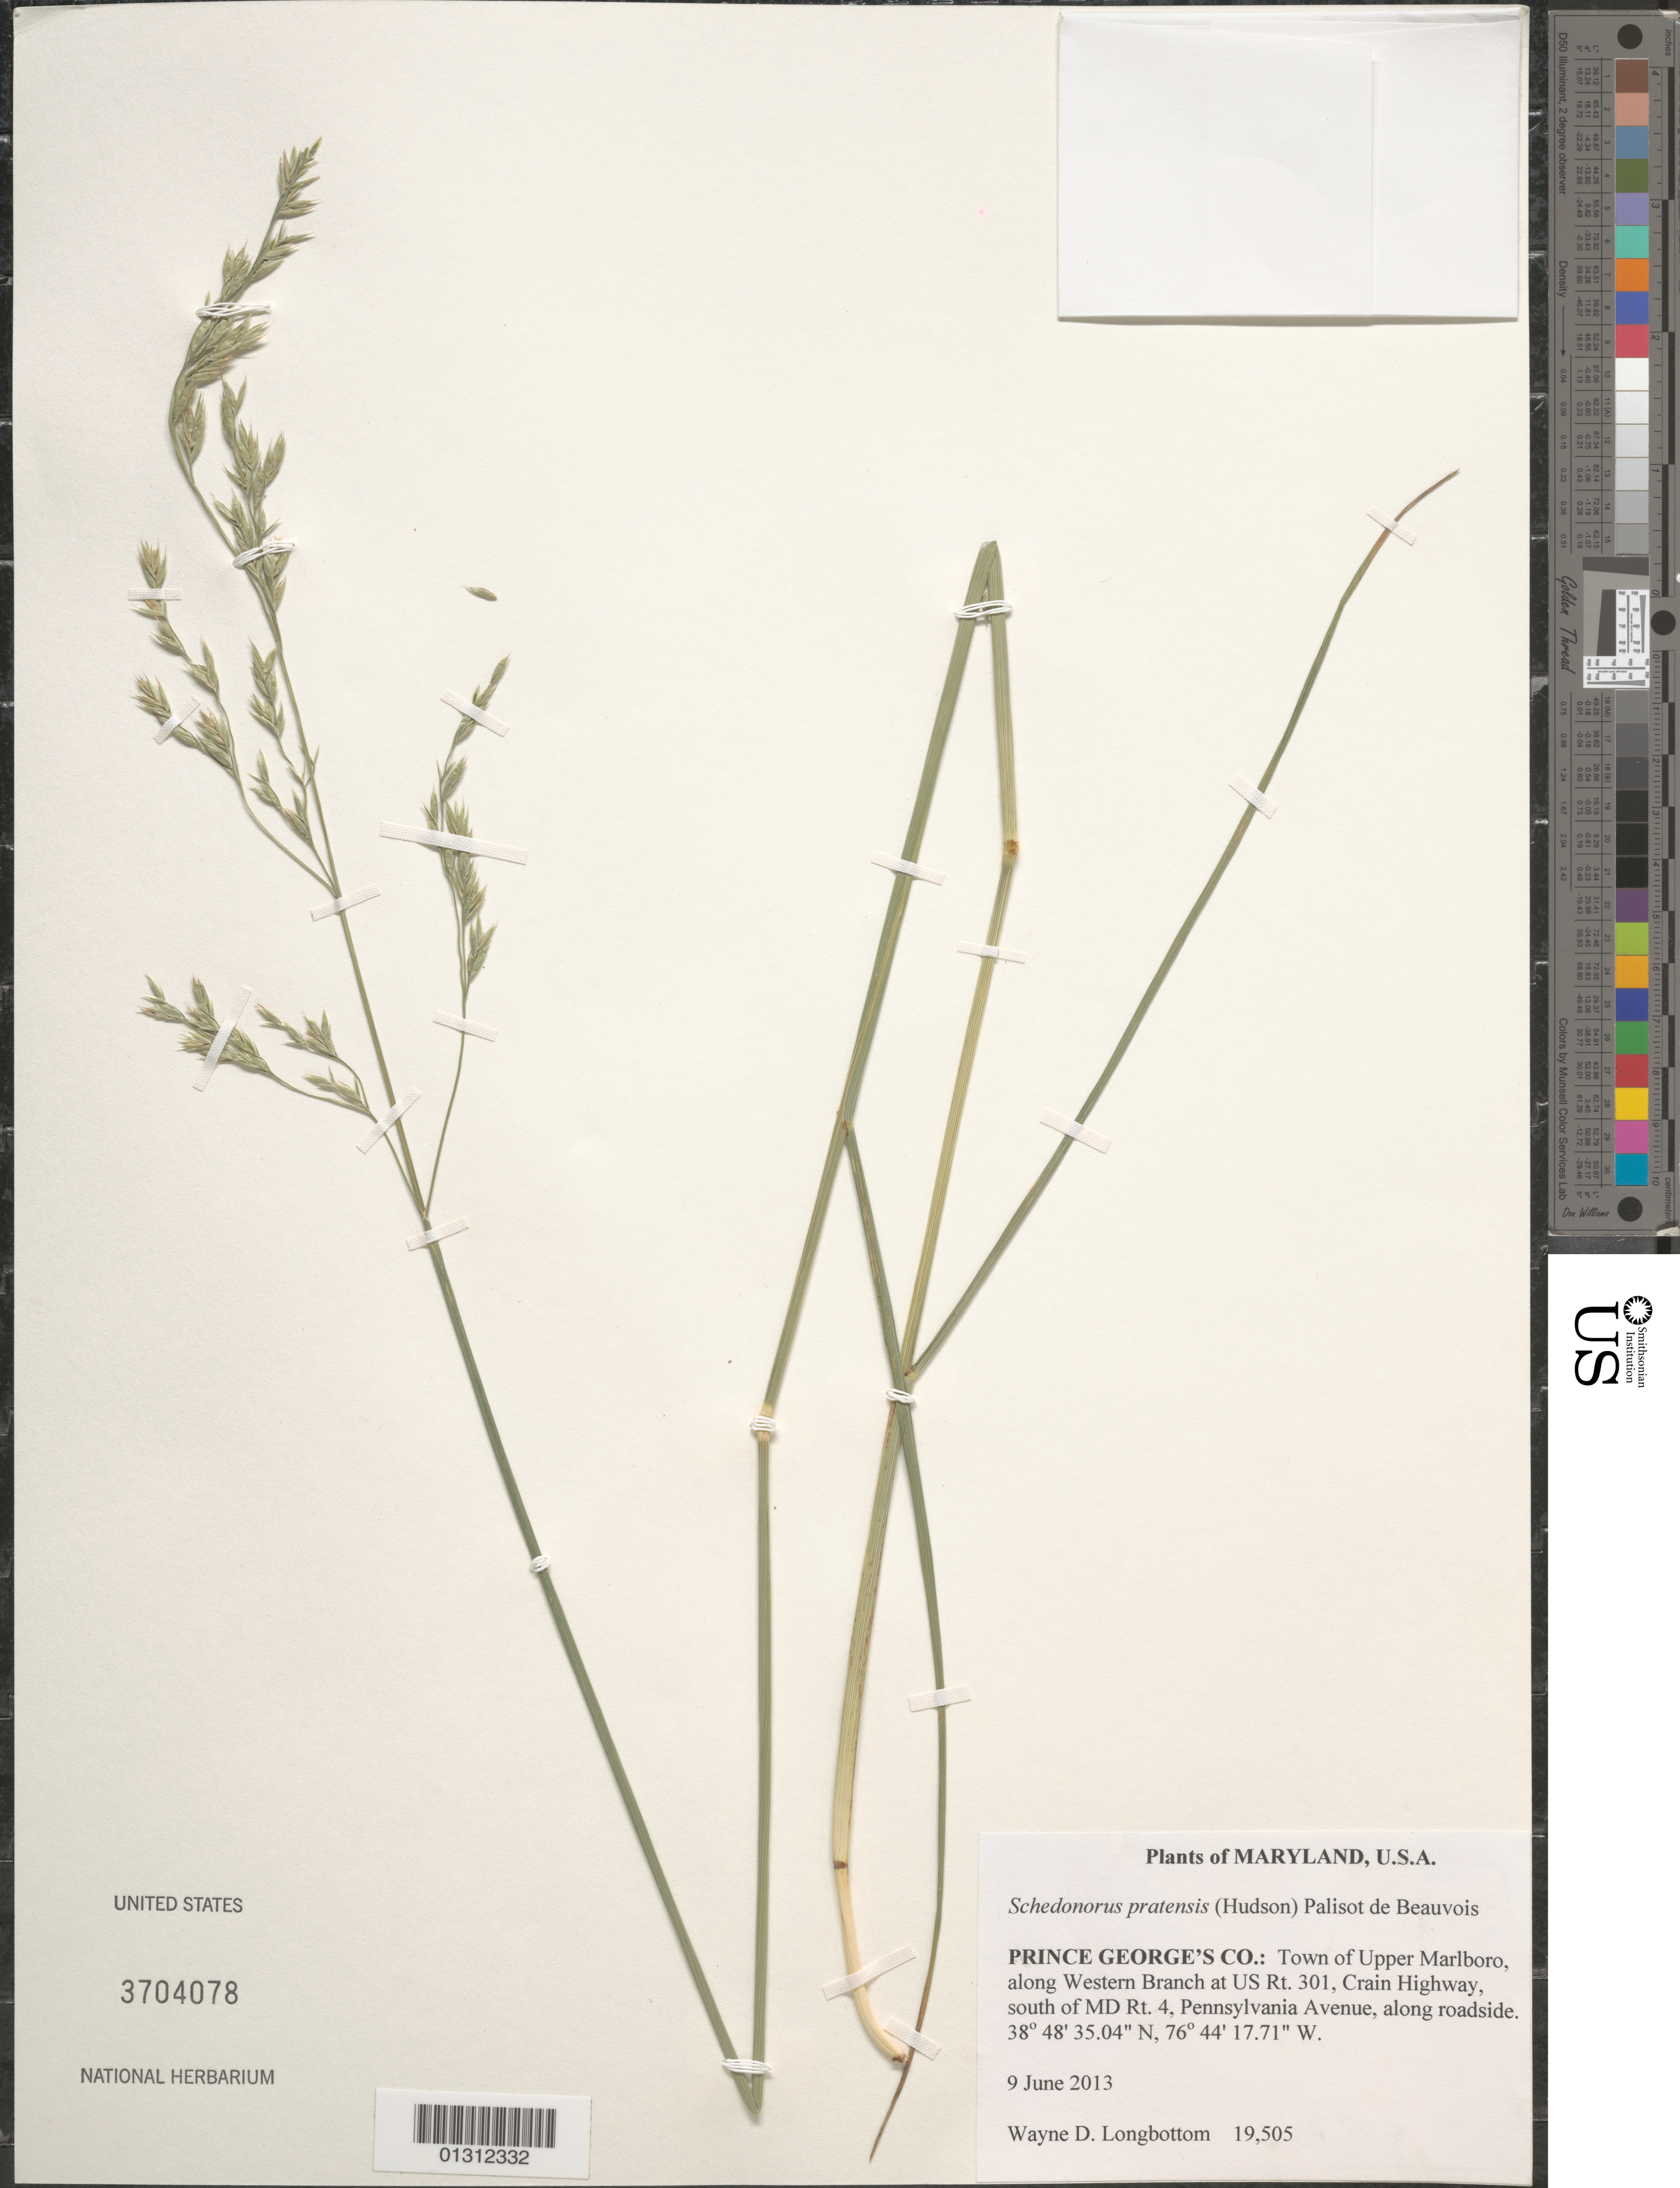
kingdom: Plantae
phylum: Tracheophyta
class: Liliopsida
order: Poales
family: Poaceae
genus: Schedonorus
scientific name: Schedonorus pratensis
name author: (Huds.) P. Beauv.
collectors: W. D. Longbottom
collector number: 19505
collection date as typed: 9 June 2013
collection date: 2013-06-09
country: United States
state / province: Maryland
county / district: Prince George's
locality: Town of Upper Marlboro, along Western Branch at US Rt. 301, Crain Highway, south of MD Rt. 4, Pennsylvania Avenue, along roadside.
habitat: Along roadside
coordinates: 38 48 35.04 N, 76 44 17.71 W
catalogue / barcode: US 3704078